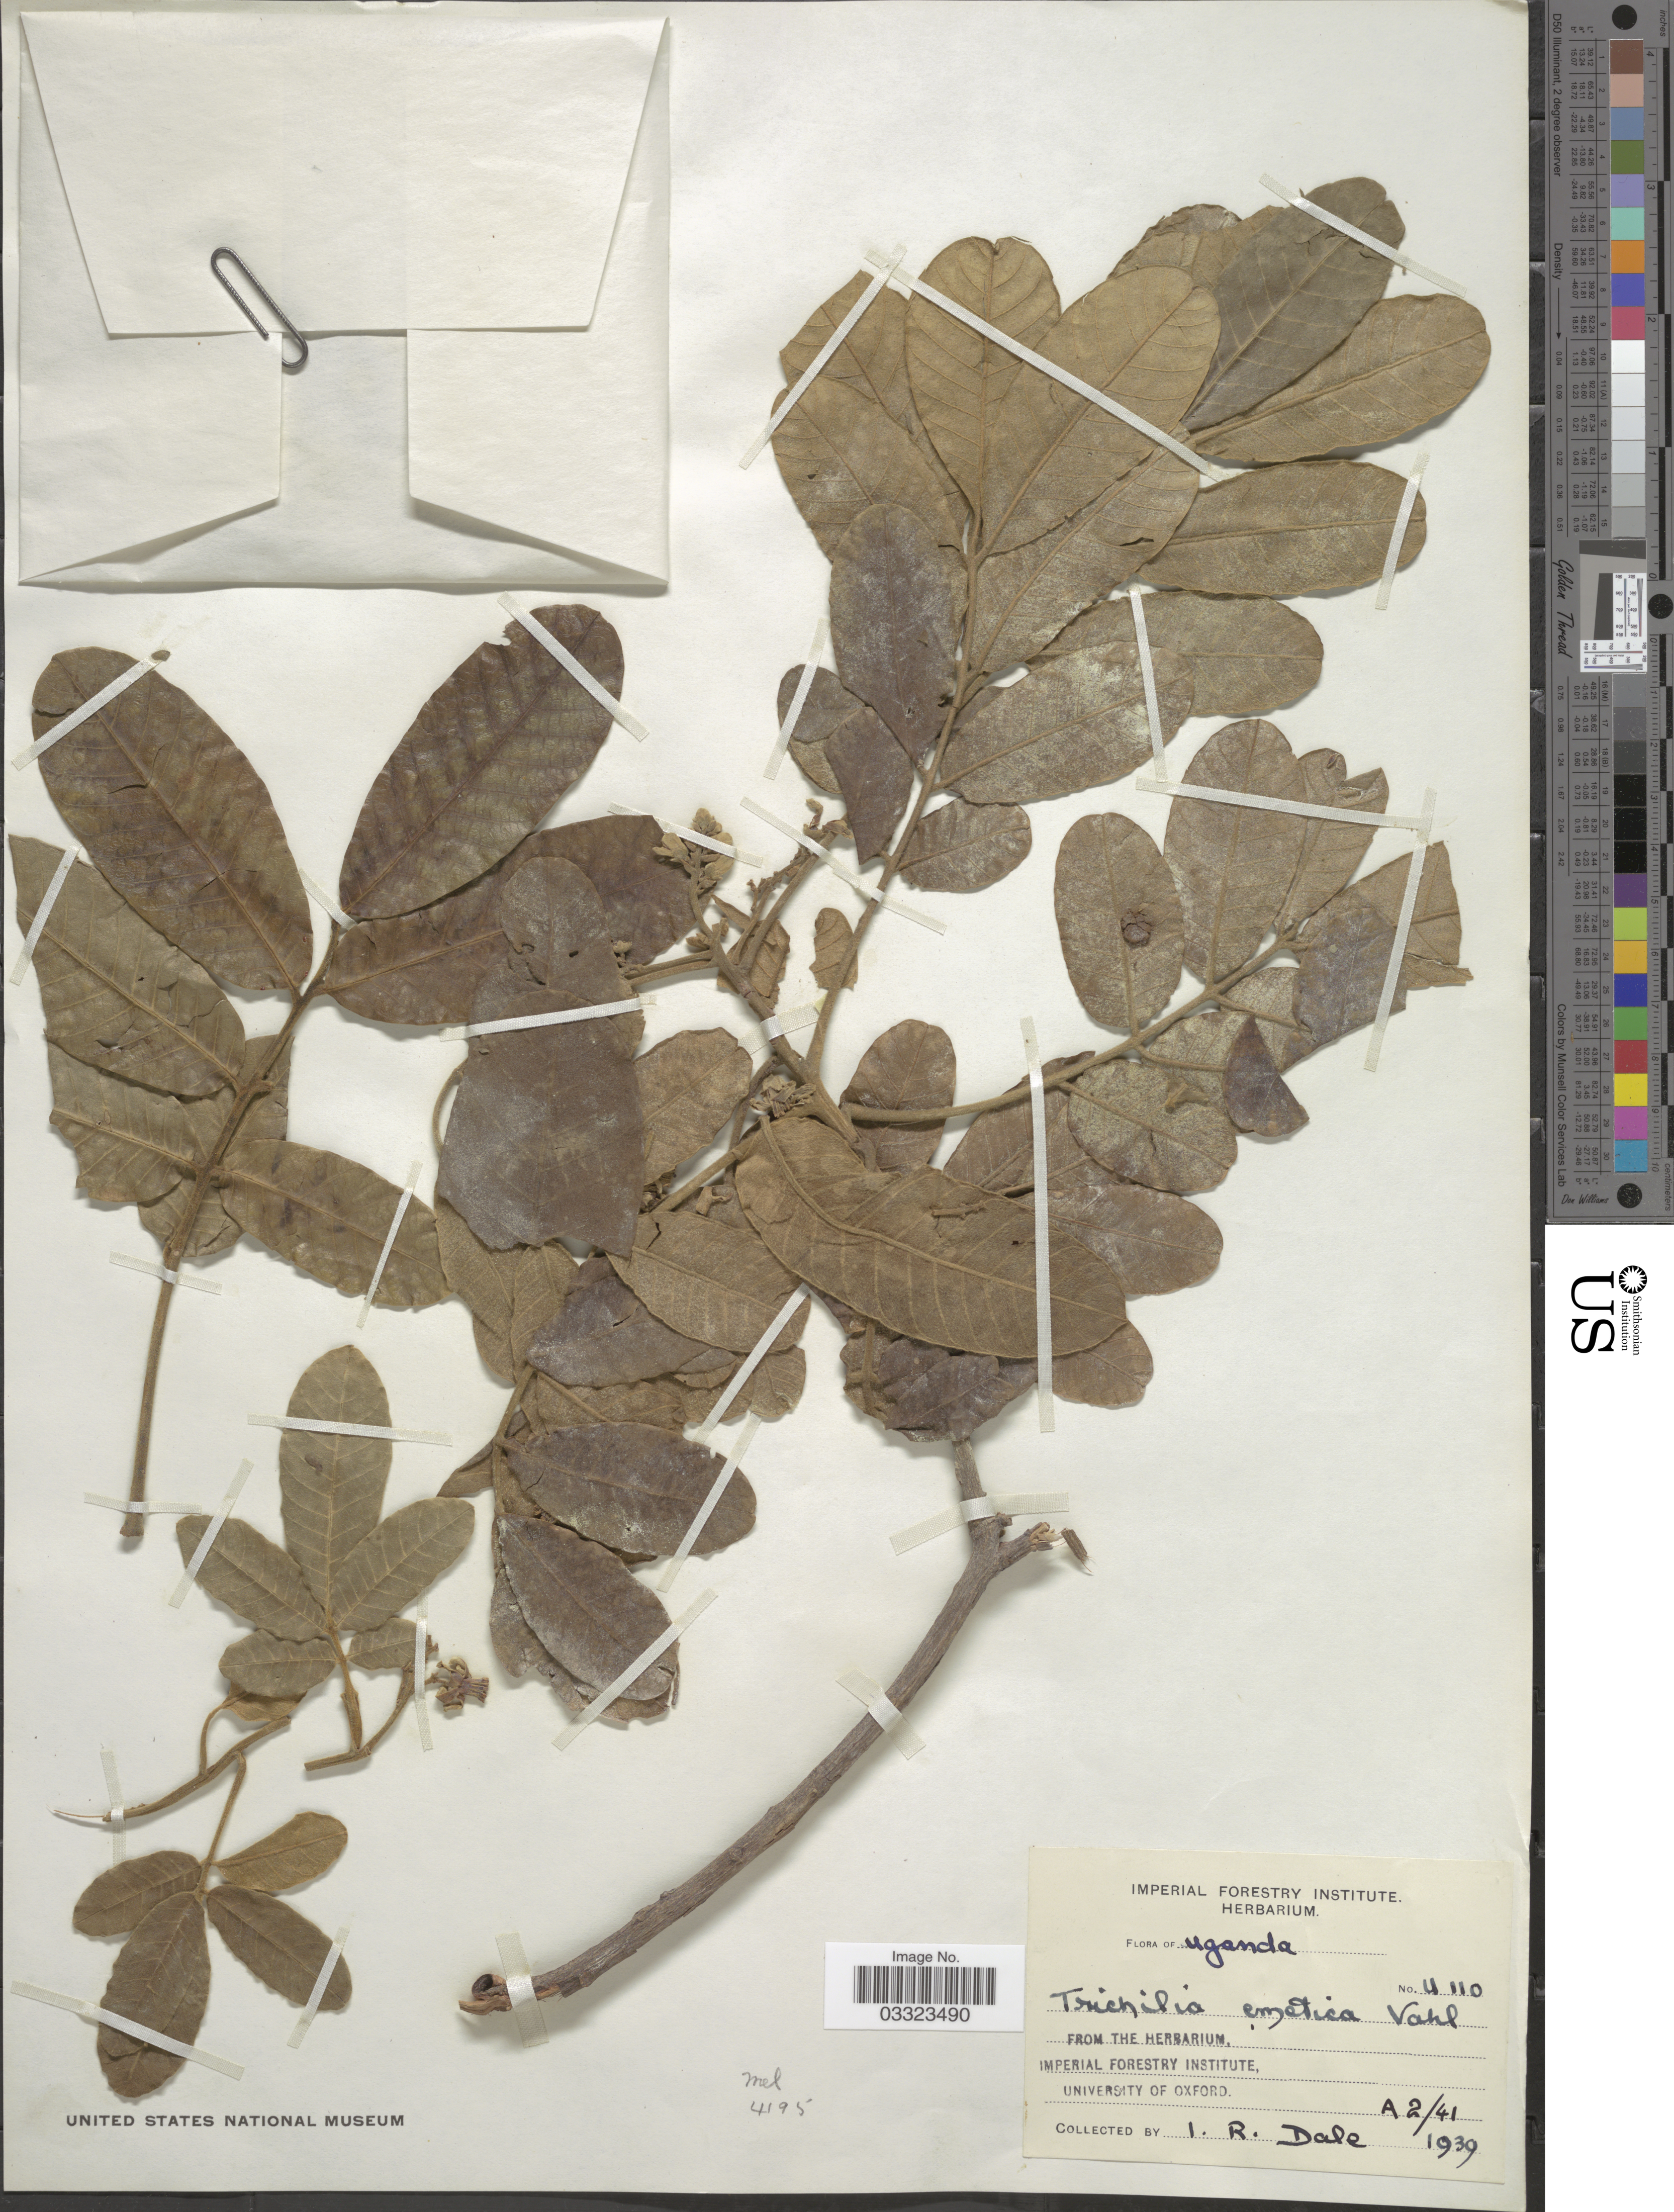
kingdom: Plantae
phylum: Tracheophyta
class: Magnoliopsida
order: Sapindales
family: Meliaceae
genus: Trichilia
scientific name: Trichilia emetica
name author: Vahl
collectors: I. Dale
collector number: U110/ A2/41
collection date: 1939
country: Uganda